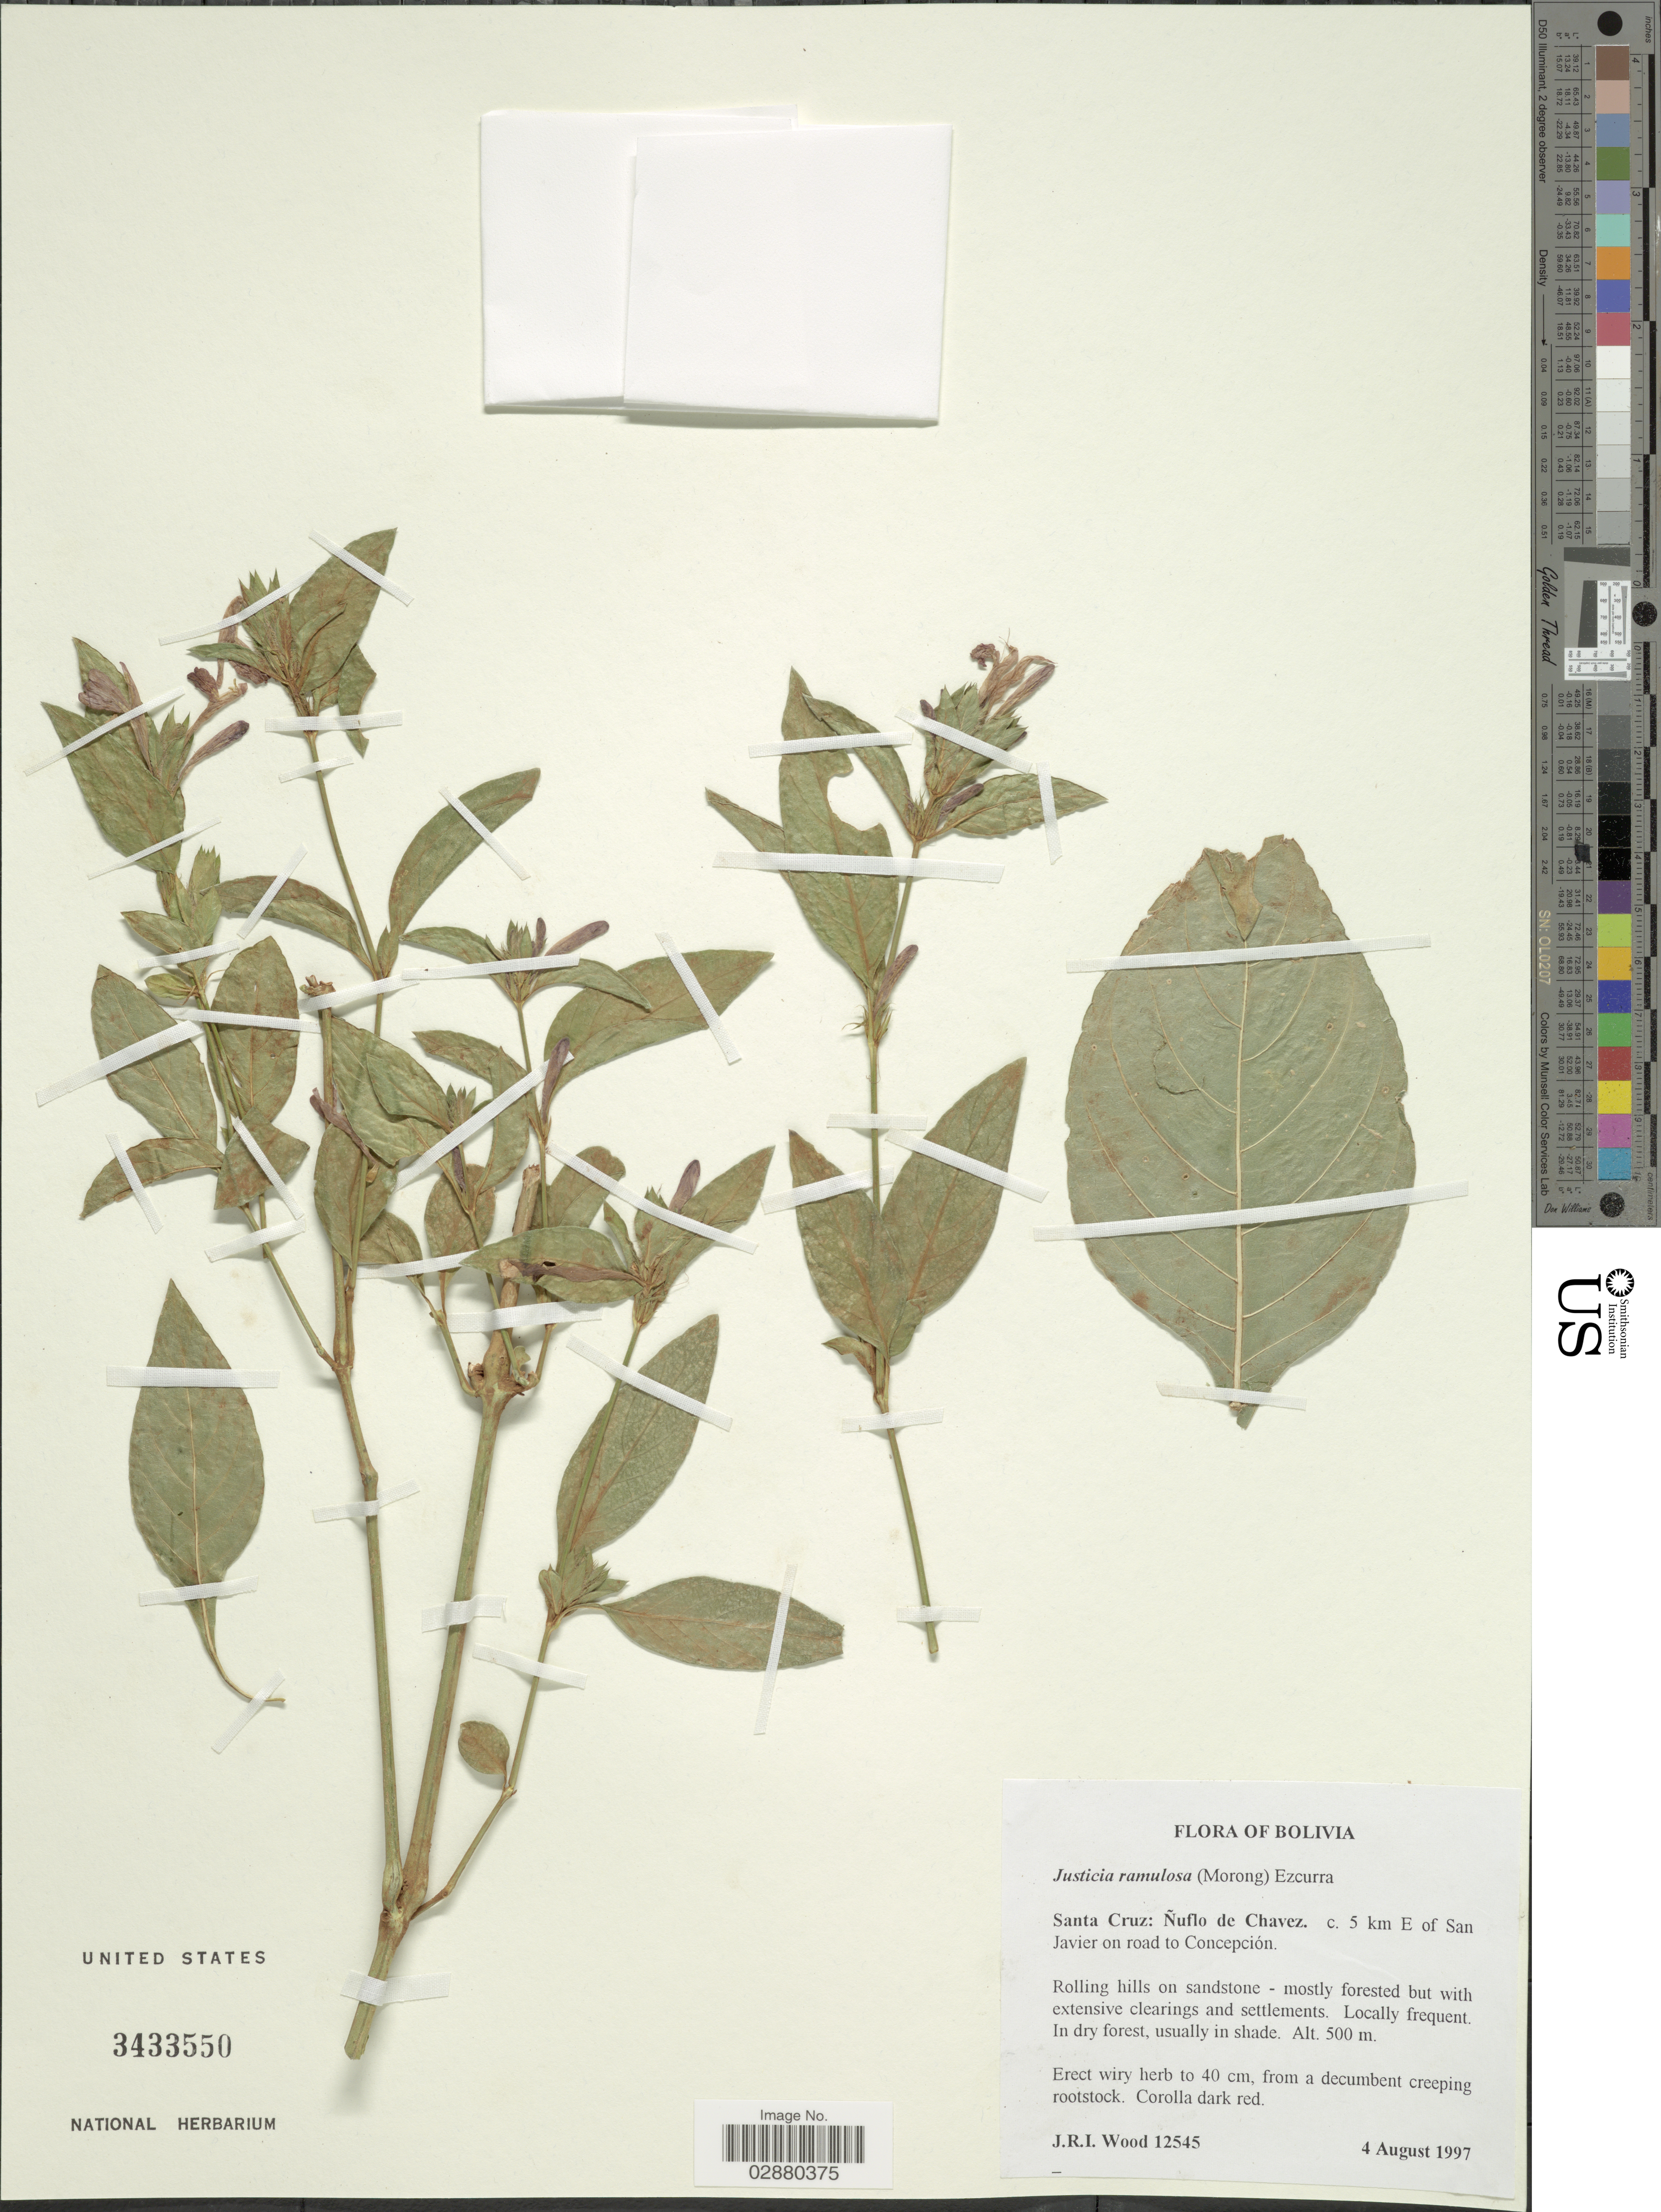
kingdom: Plantae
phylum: Tracheophyta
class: Magnoliopsida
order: Lamiales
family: Acanthaceae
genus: Justicia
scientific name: Justicia ramulosa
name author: (Morong) V.A.W. Graham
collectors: J. R. I. Wood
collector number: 12545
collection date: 1997-08-04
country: Bolivia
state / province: Santa Cruz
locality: Ñuflo de Chavez. c. 5 km E of San Javier on road to Concepción.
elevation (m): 500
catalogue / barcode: US 3433550